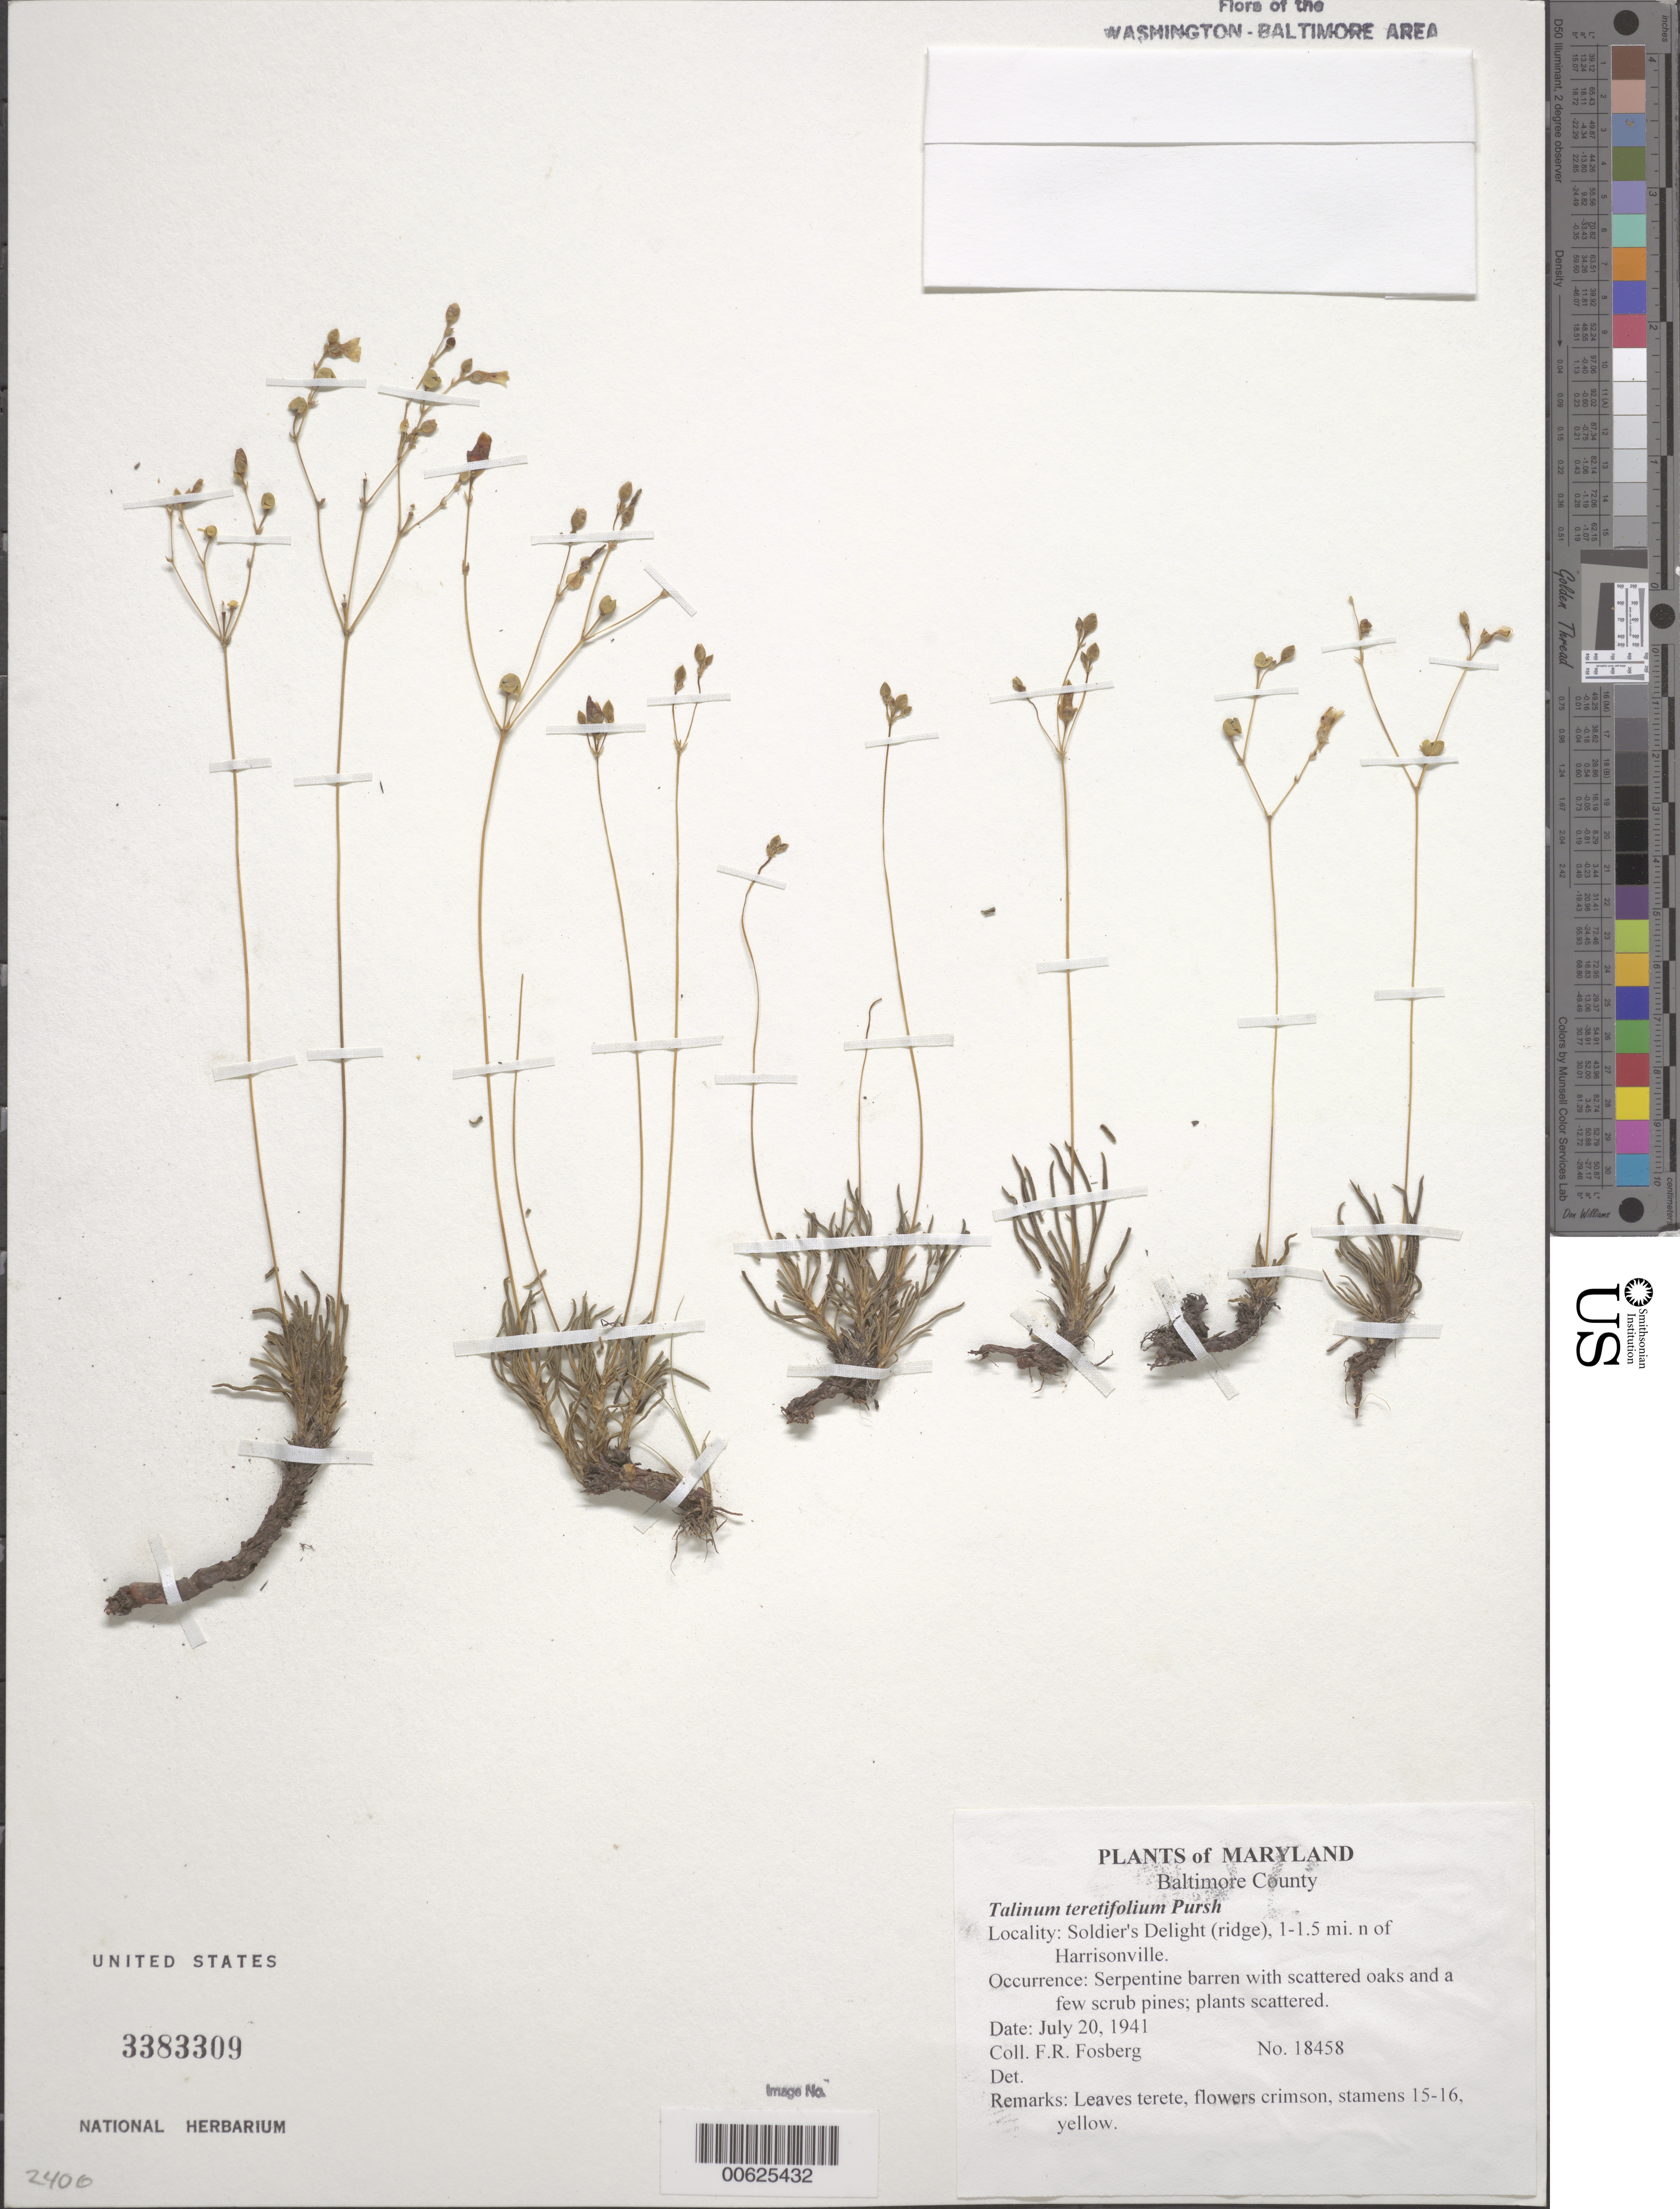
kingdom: Plantae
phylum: Tracheophyta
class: Magnoliopsida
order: Caryophyllales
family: Montiaceae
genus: Phemeranthus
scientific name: Phemeranthus teretifolius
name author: (Pursh) Raf.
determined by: Strong, Mark T., (BOT), Smithsonian Institution - National Museum of Natural History (UNITED STATES)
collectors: F. R. Fosberg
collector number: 18458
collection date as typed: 20 Jul 1941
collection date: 1941-07-20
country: United States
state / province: Maryland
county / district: Baltimore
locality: Soldier's Delight (ridge), 1-1.5 mi. n of Harrisonville.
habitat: Serpentine barren with scattered oaks and a few scrub pines; plants scattered.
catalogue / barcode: US 3383309